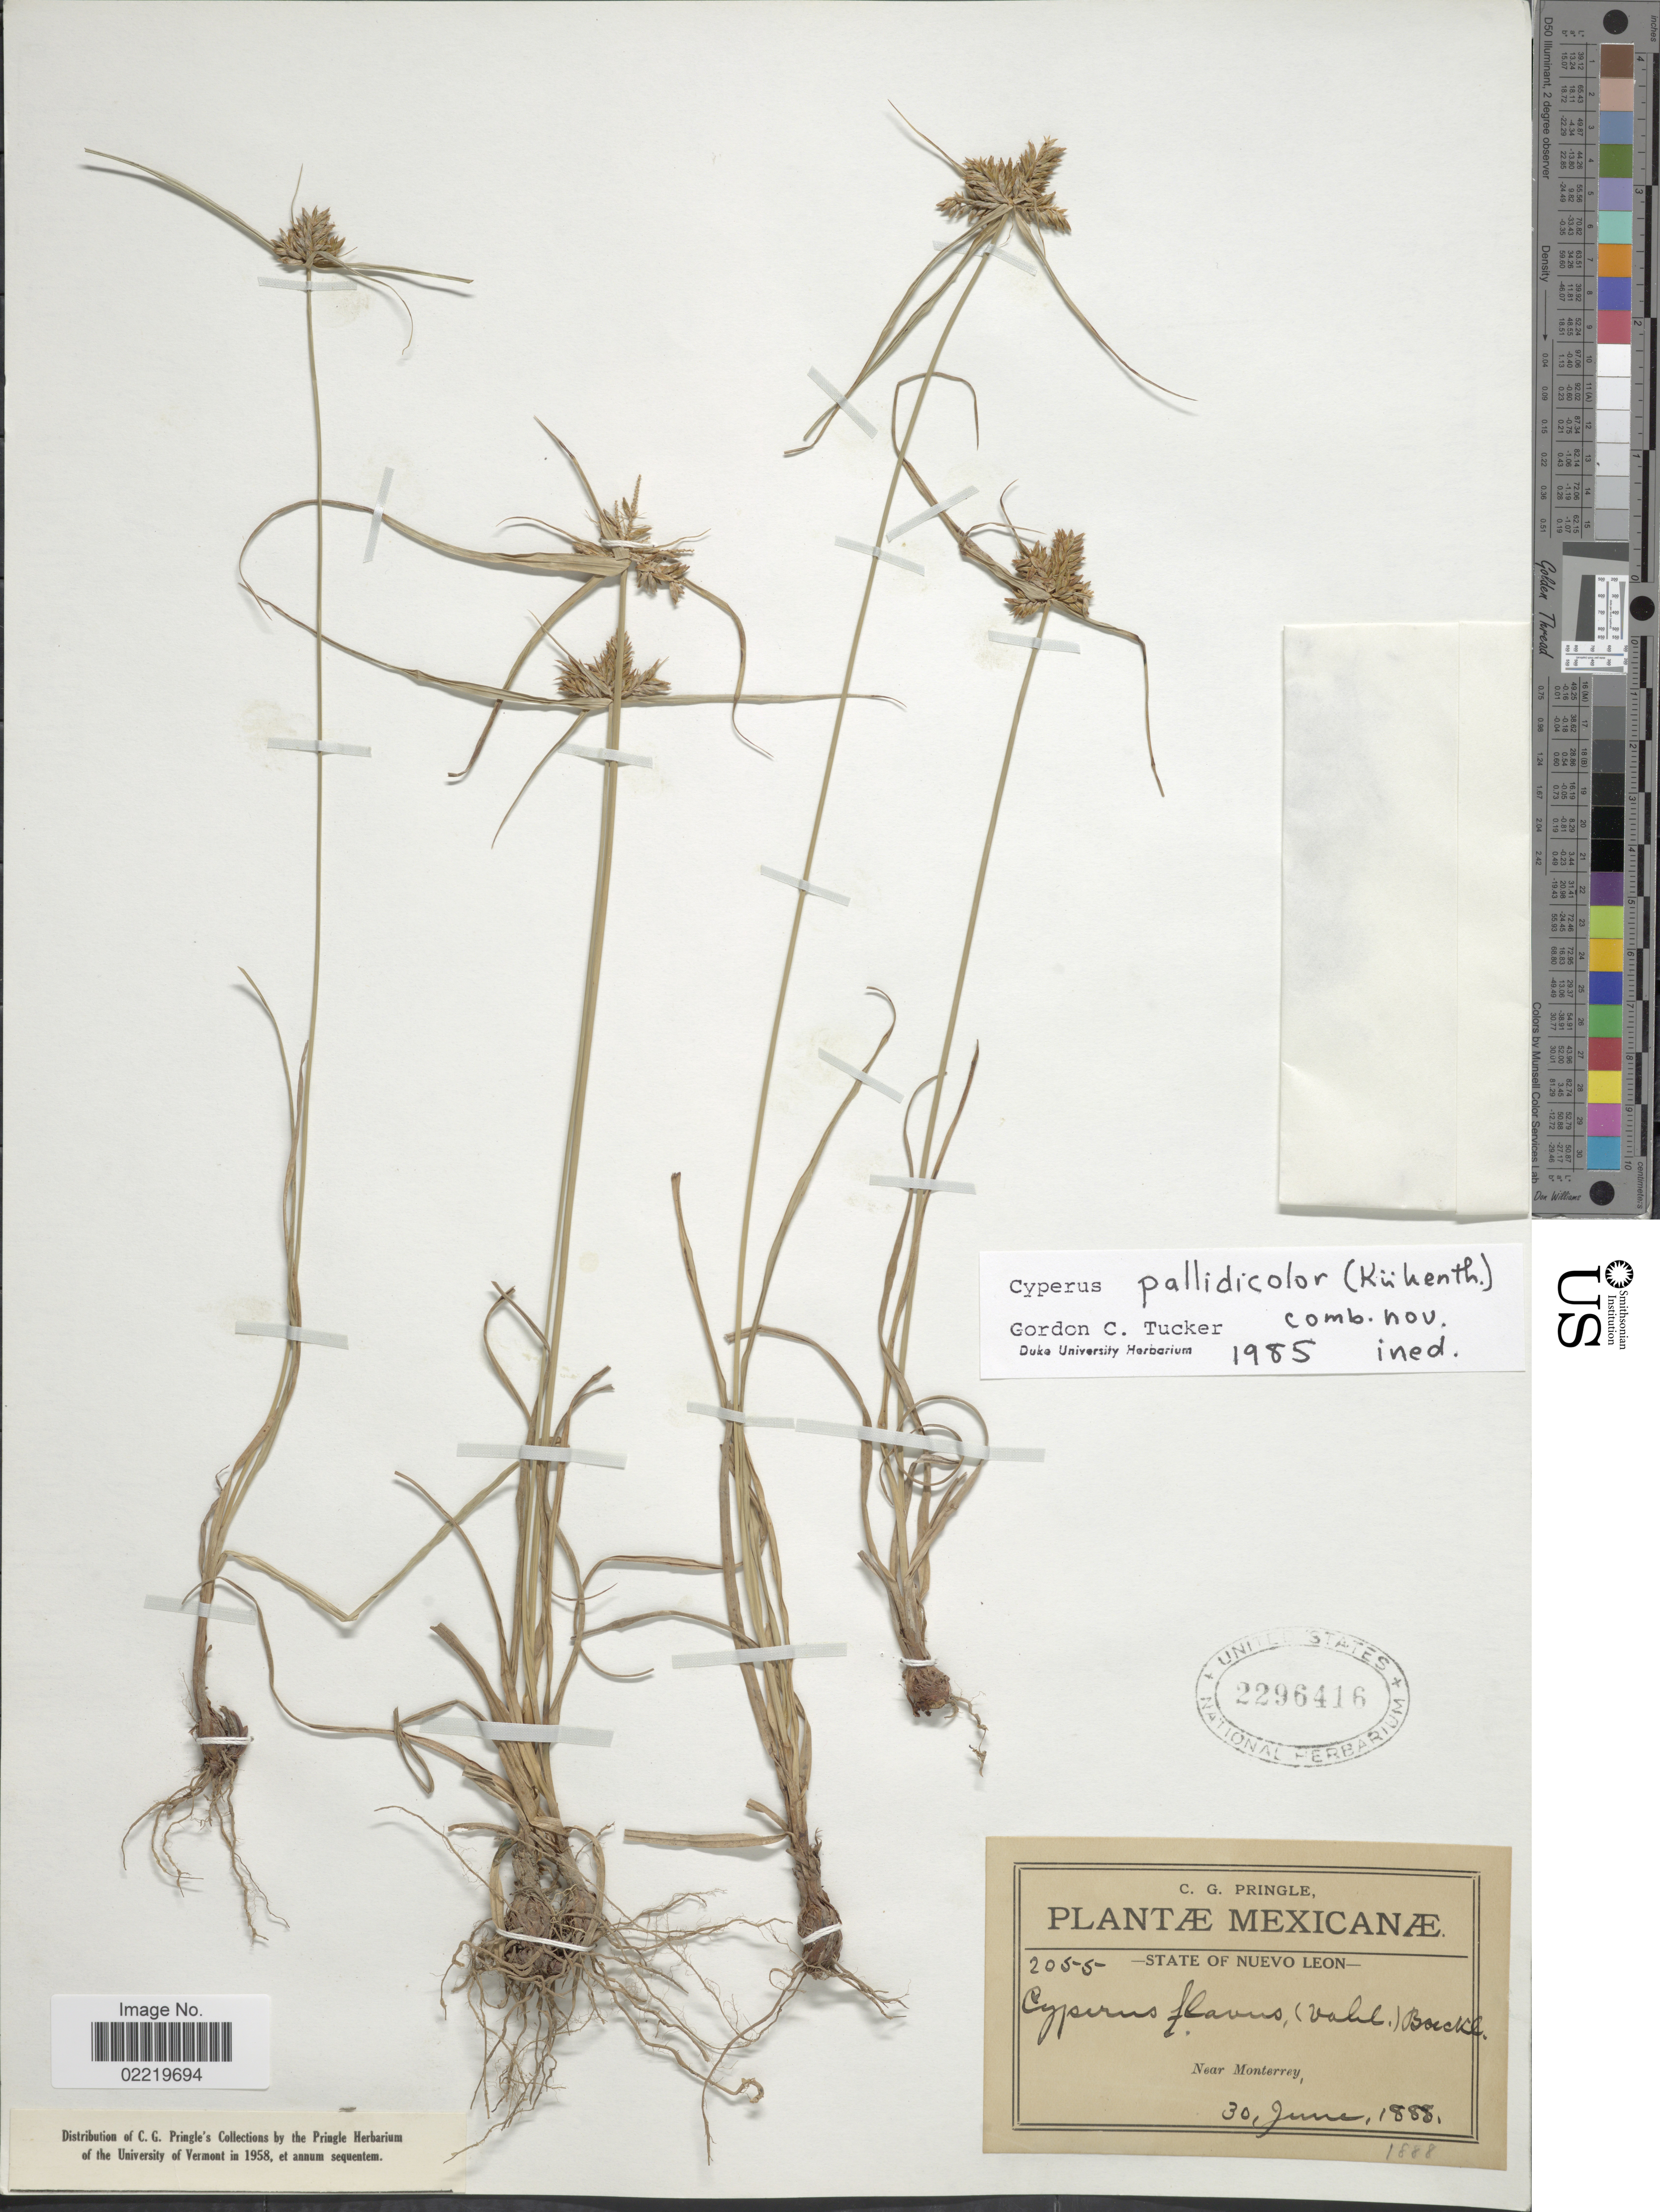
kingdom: Plantae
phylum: Tracheophyta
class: Liliopsida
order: Poales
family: Cyperaceae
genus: Cyperus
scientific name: Cyperus pallidicolor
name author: (Kük.) G.C. Tucker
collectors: C. G. Pringle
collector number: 2055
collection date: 1888-06-30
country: Mexico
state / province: Nuevo León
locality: Near Monterrey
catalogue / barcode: US 2296416